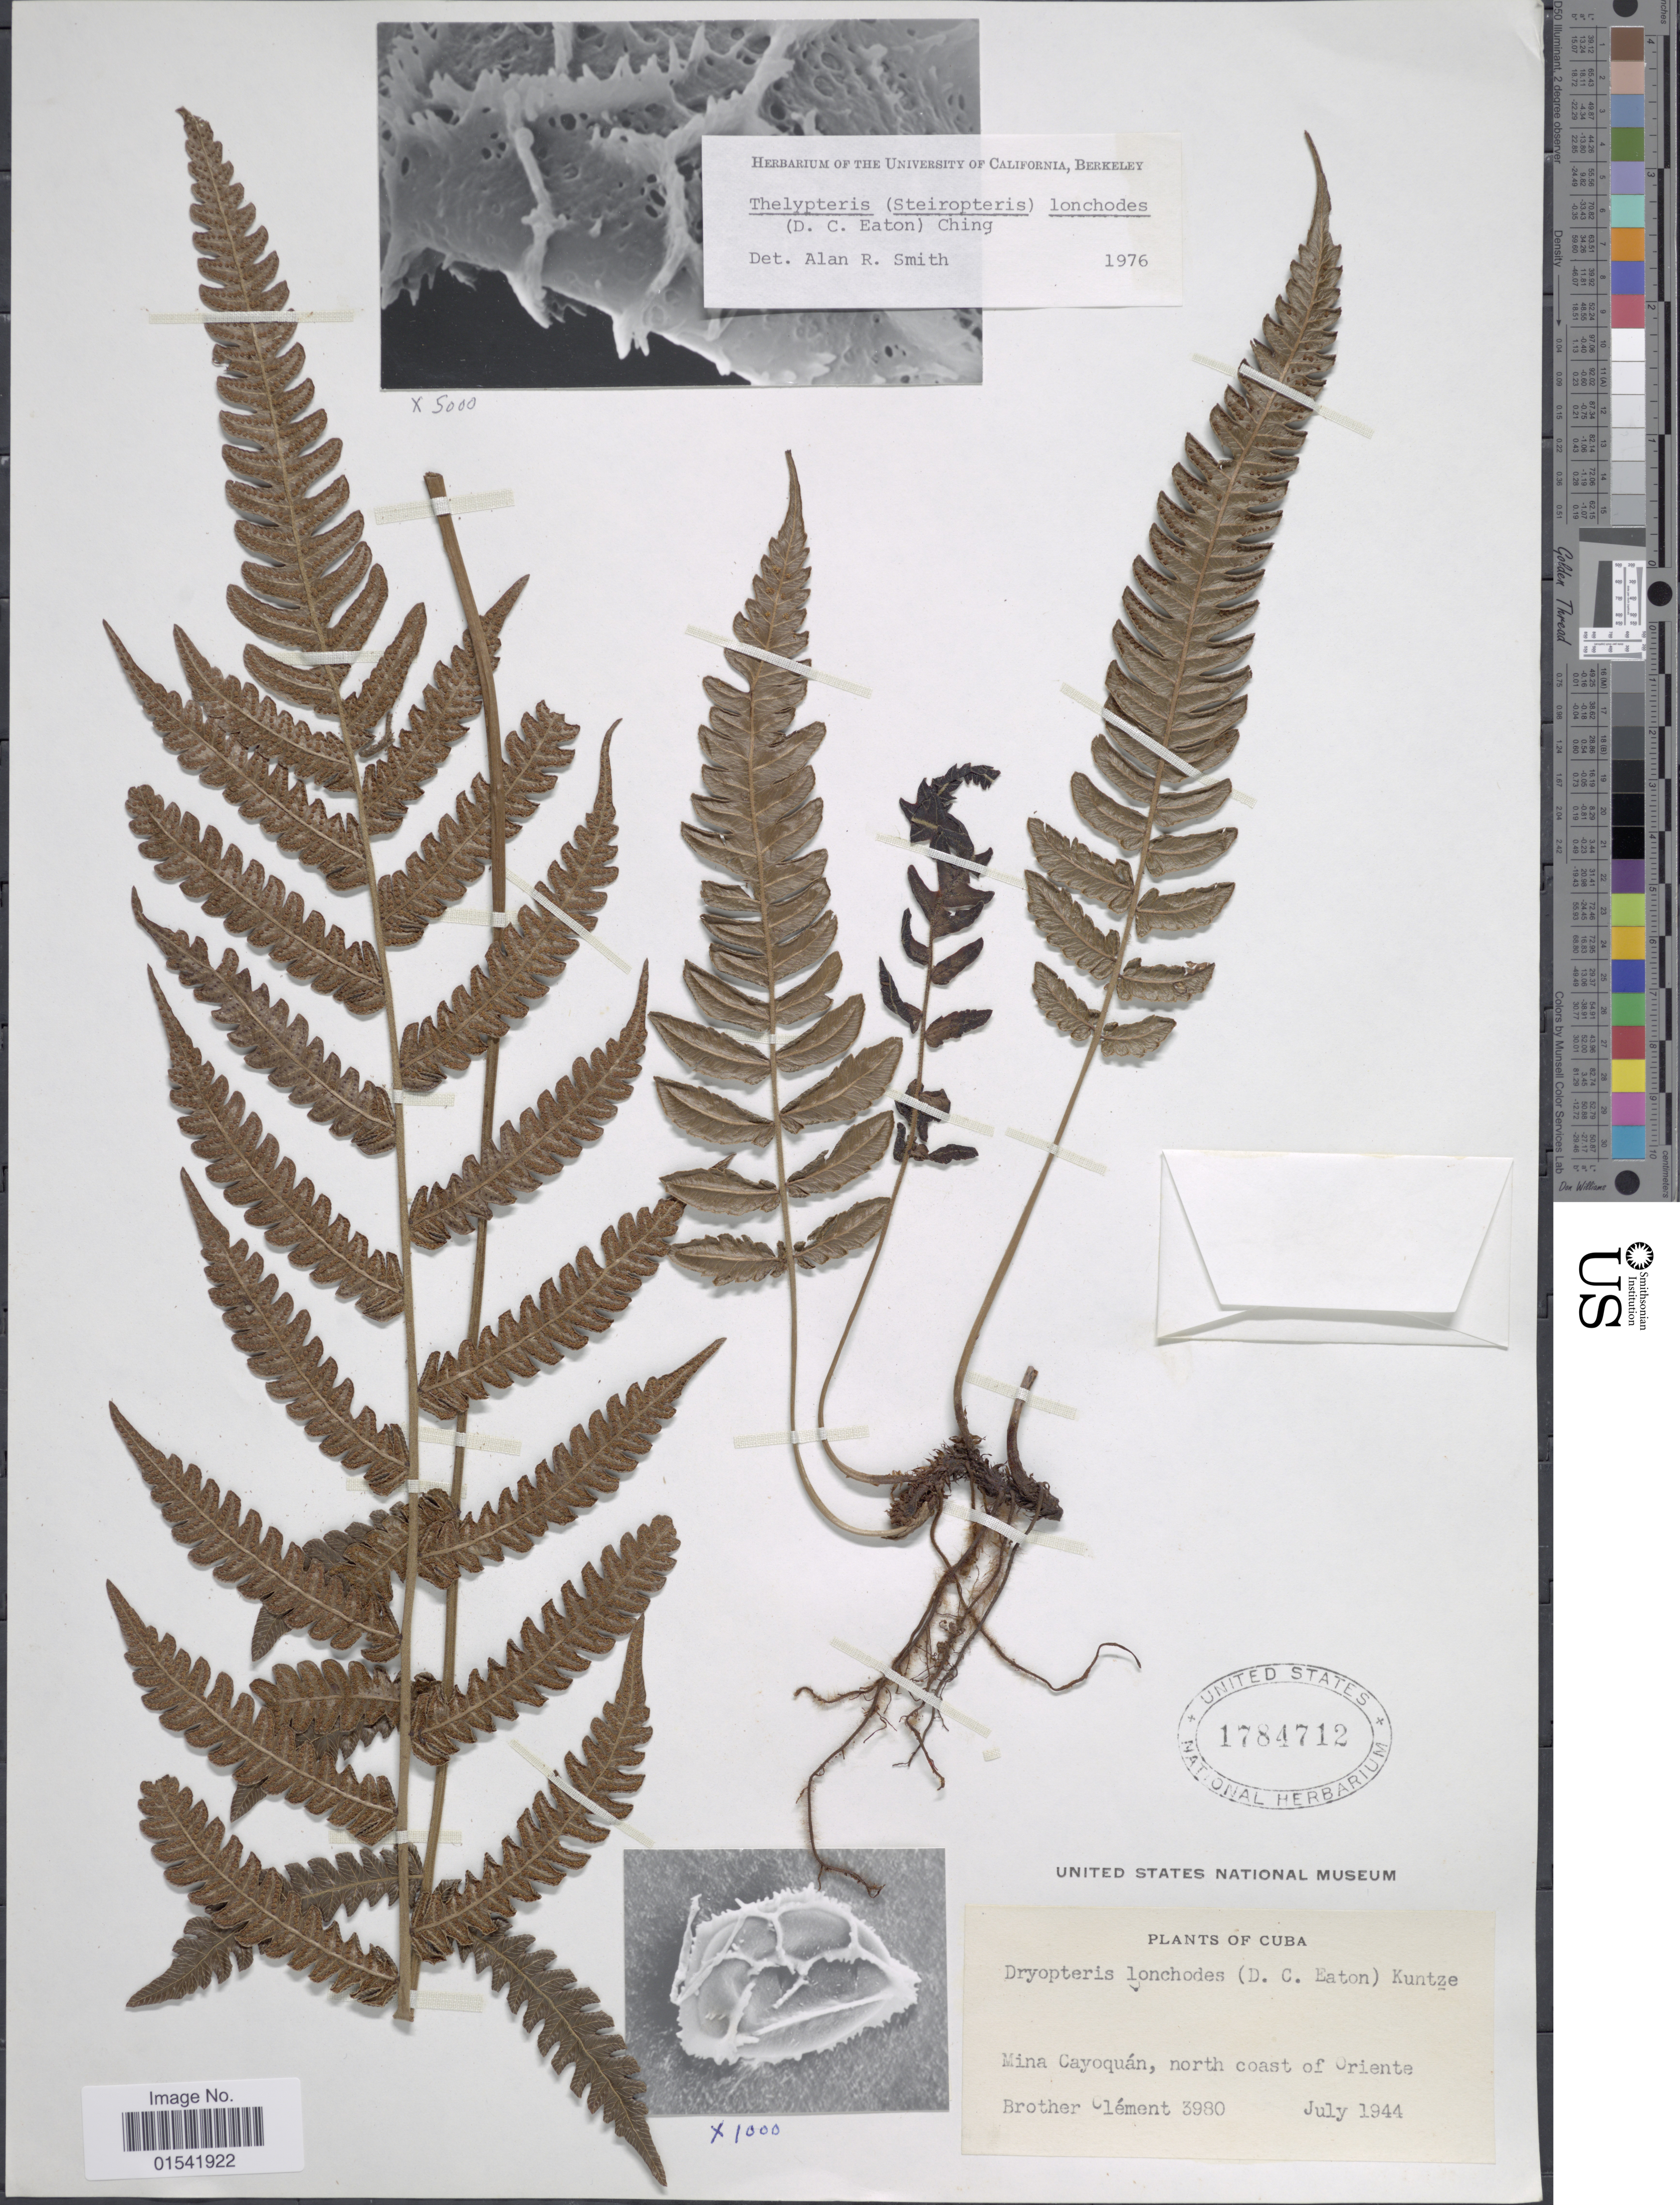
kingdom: Plantae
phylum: Tracheophyta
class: Polypodiopsida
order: Polypodiales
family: Thelypteridaceae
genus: Steiropteris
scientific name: Steiropteris lonchodes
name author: (D.C. Eaton) Pic. Serm.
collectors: B. Clement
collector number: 3980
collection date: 1944-07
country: Cuba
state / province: Oriente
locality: Mina Cayoquán, north coast of Oriente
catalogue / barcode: US 1784712